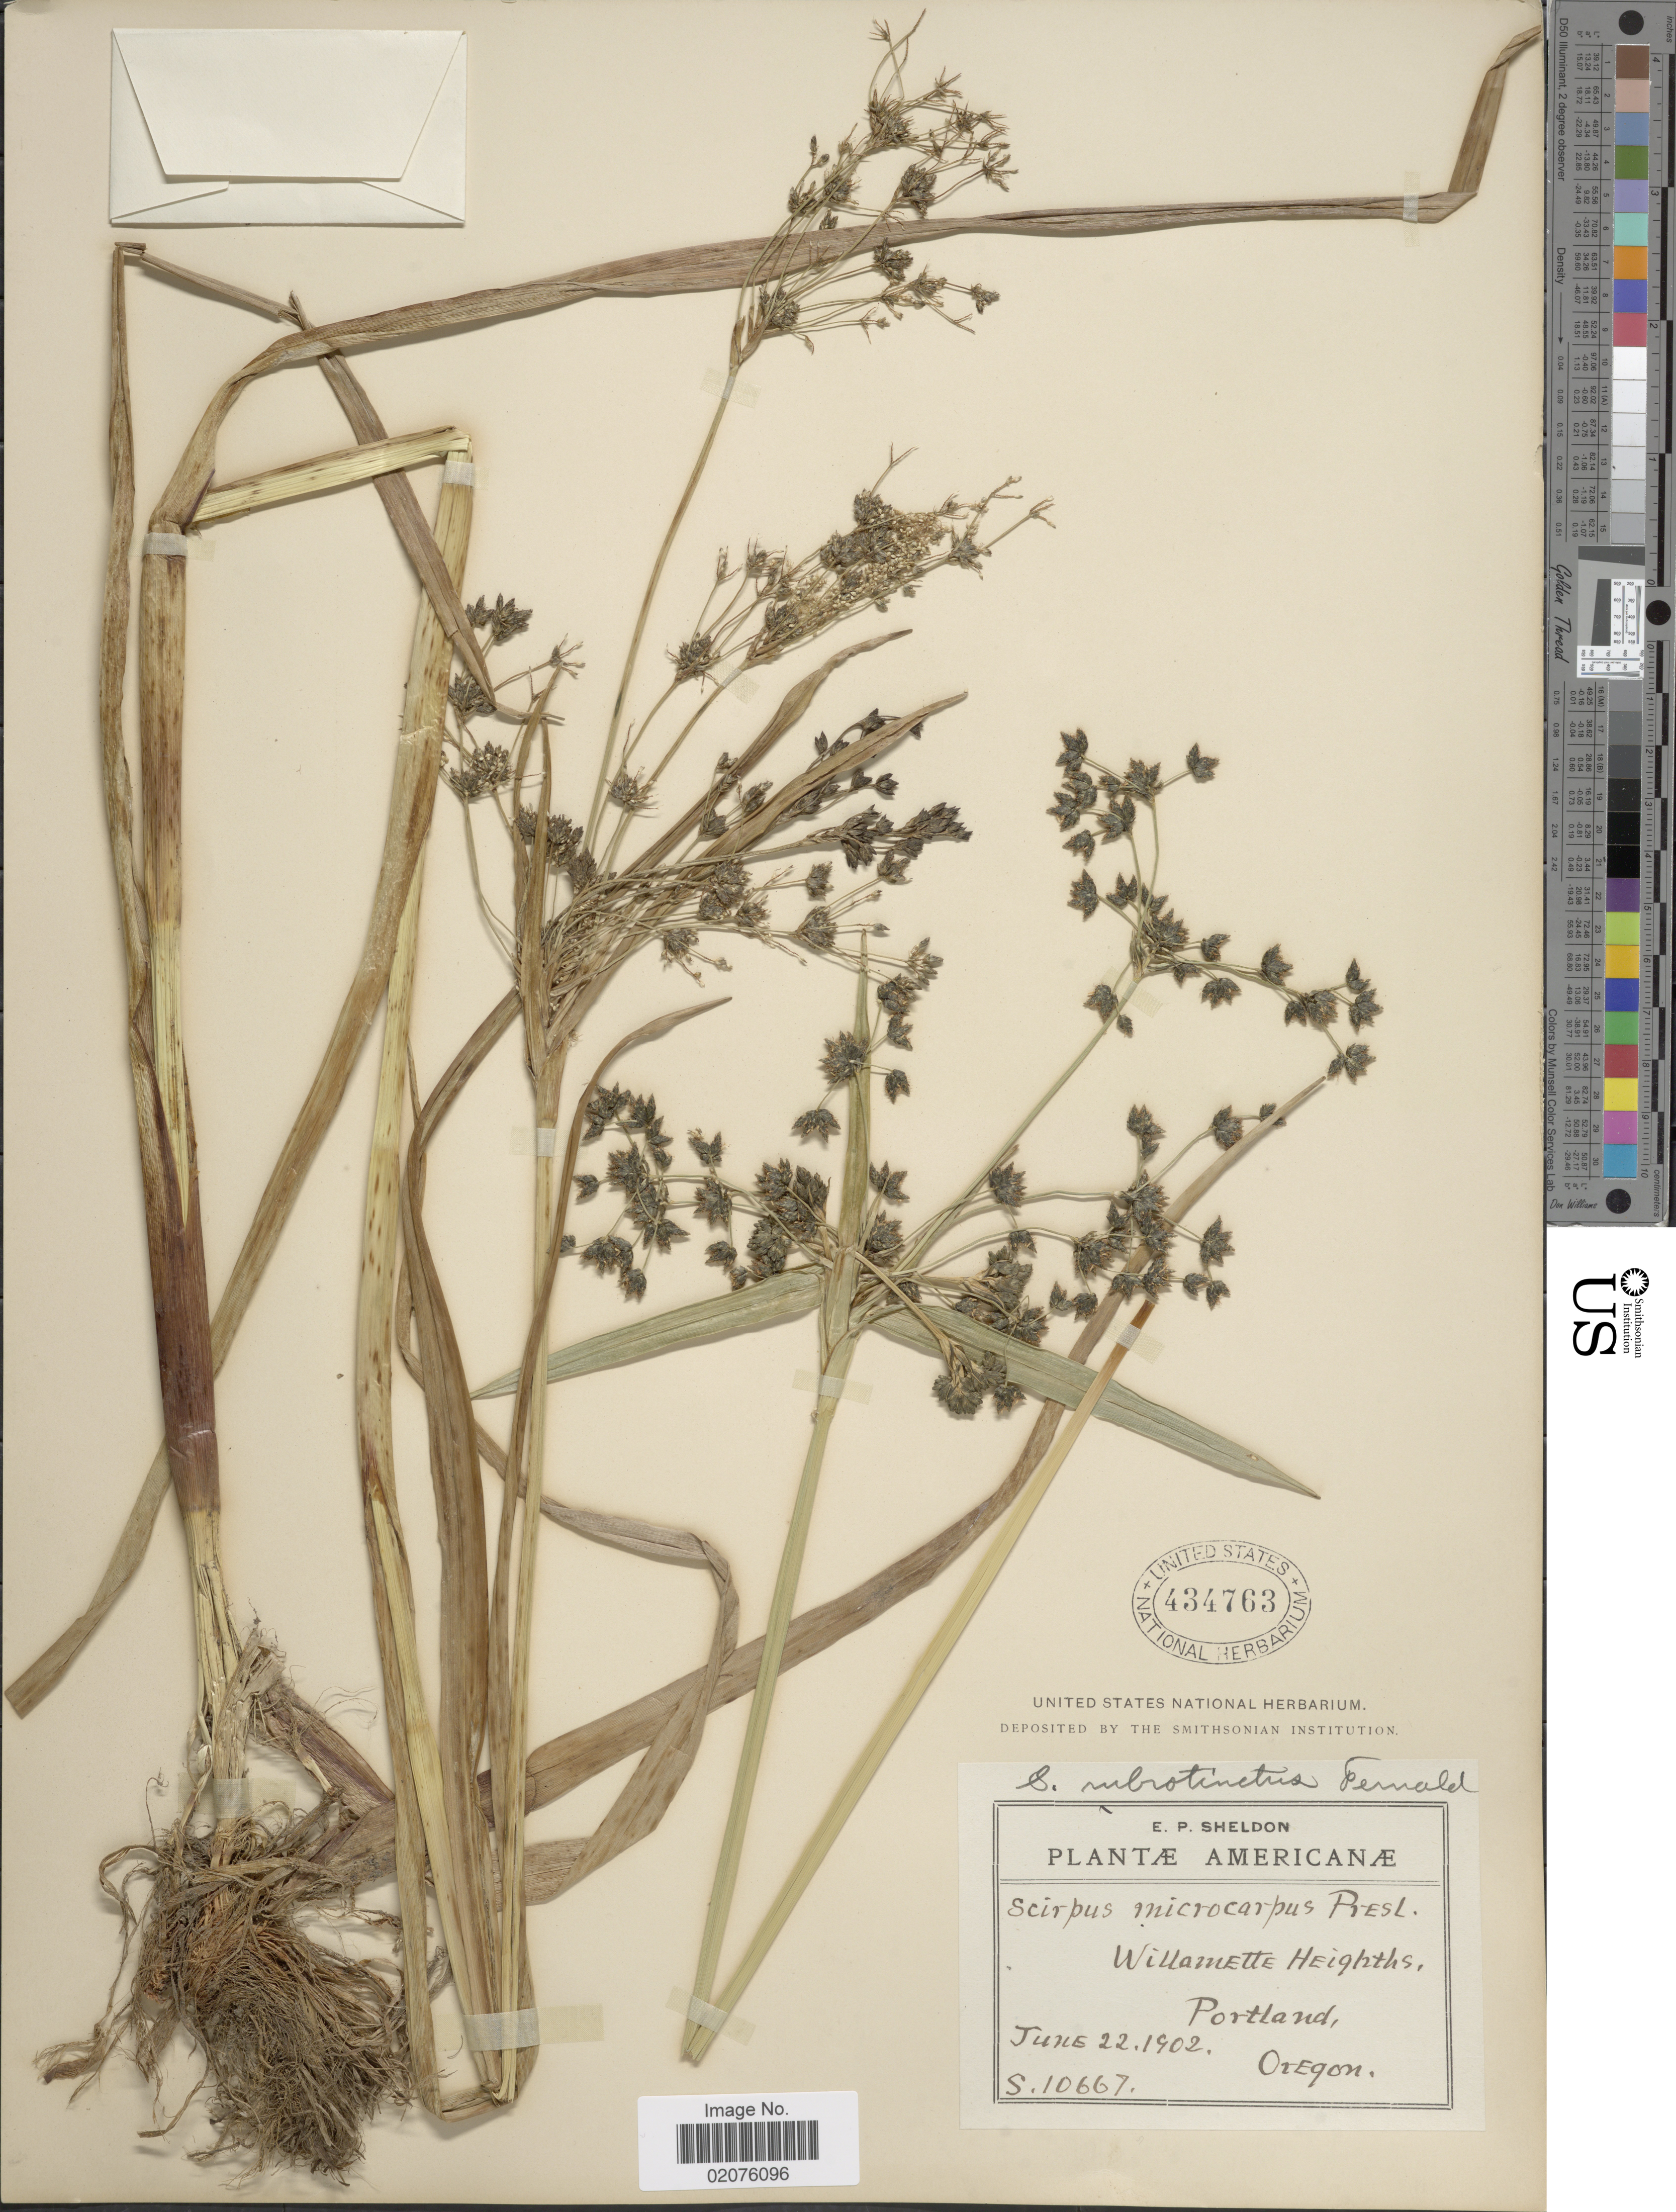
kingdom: Plantae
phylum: Tracheophyta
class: Liliopsida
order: Poales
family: Cyperaceae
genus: Scirpus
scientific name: Scirpus microcarpus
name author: J. Presl & C. Presl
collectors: E. P. Sheldon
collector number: S10667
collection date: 1902-06-22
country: United States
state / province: Oregon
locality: Willamette Heights, Portland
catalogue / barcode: US 434763